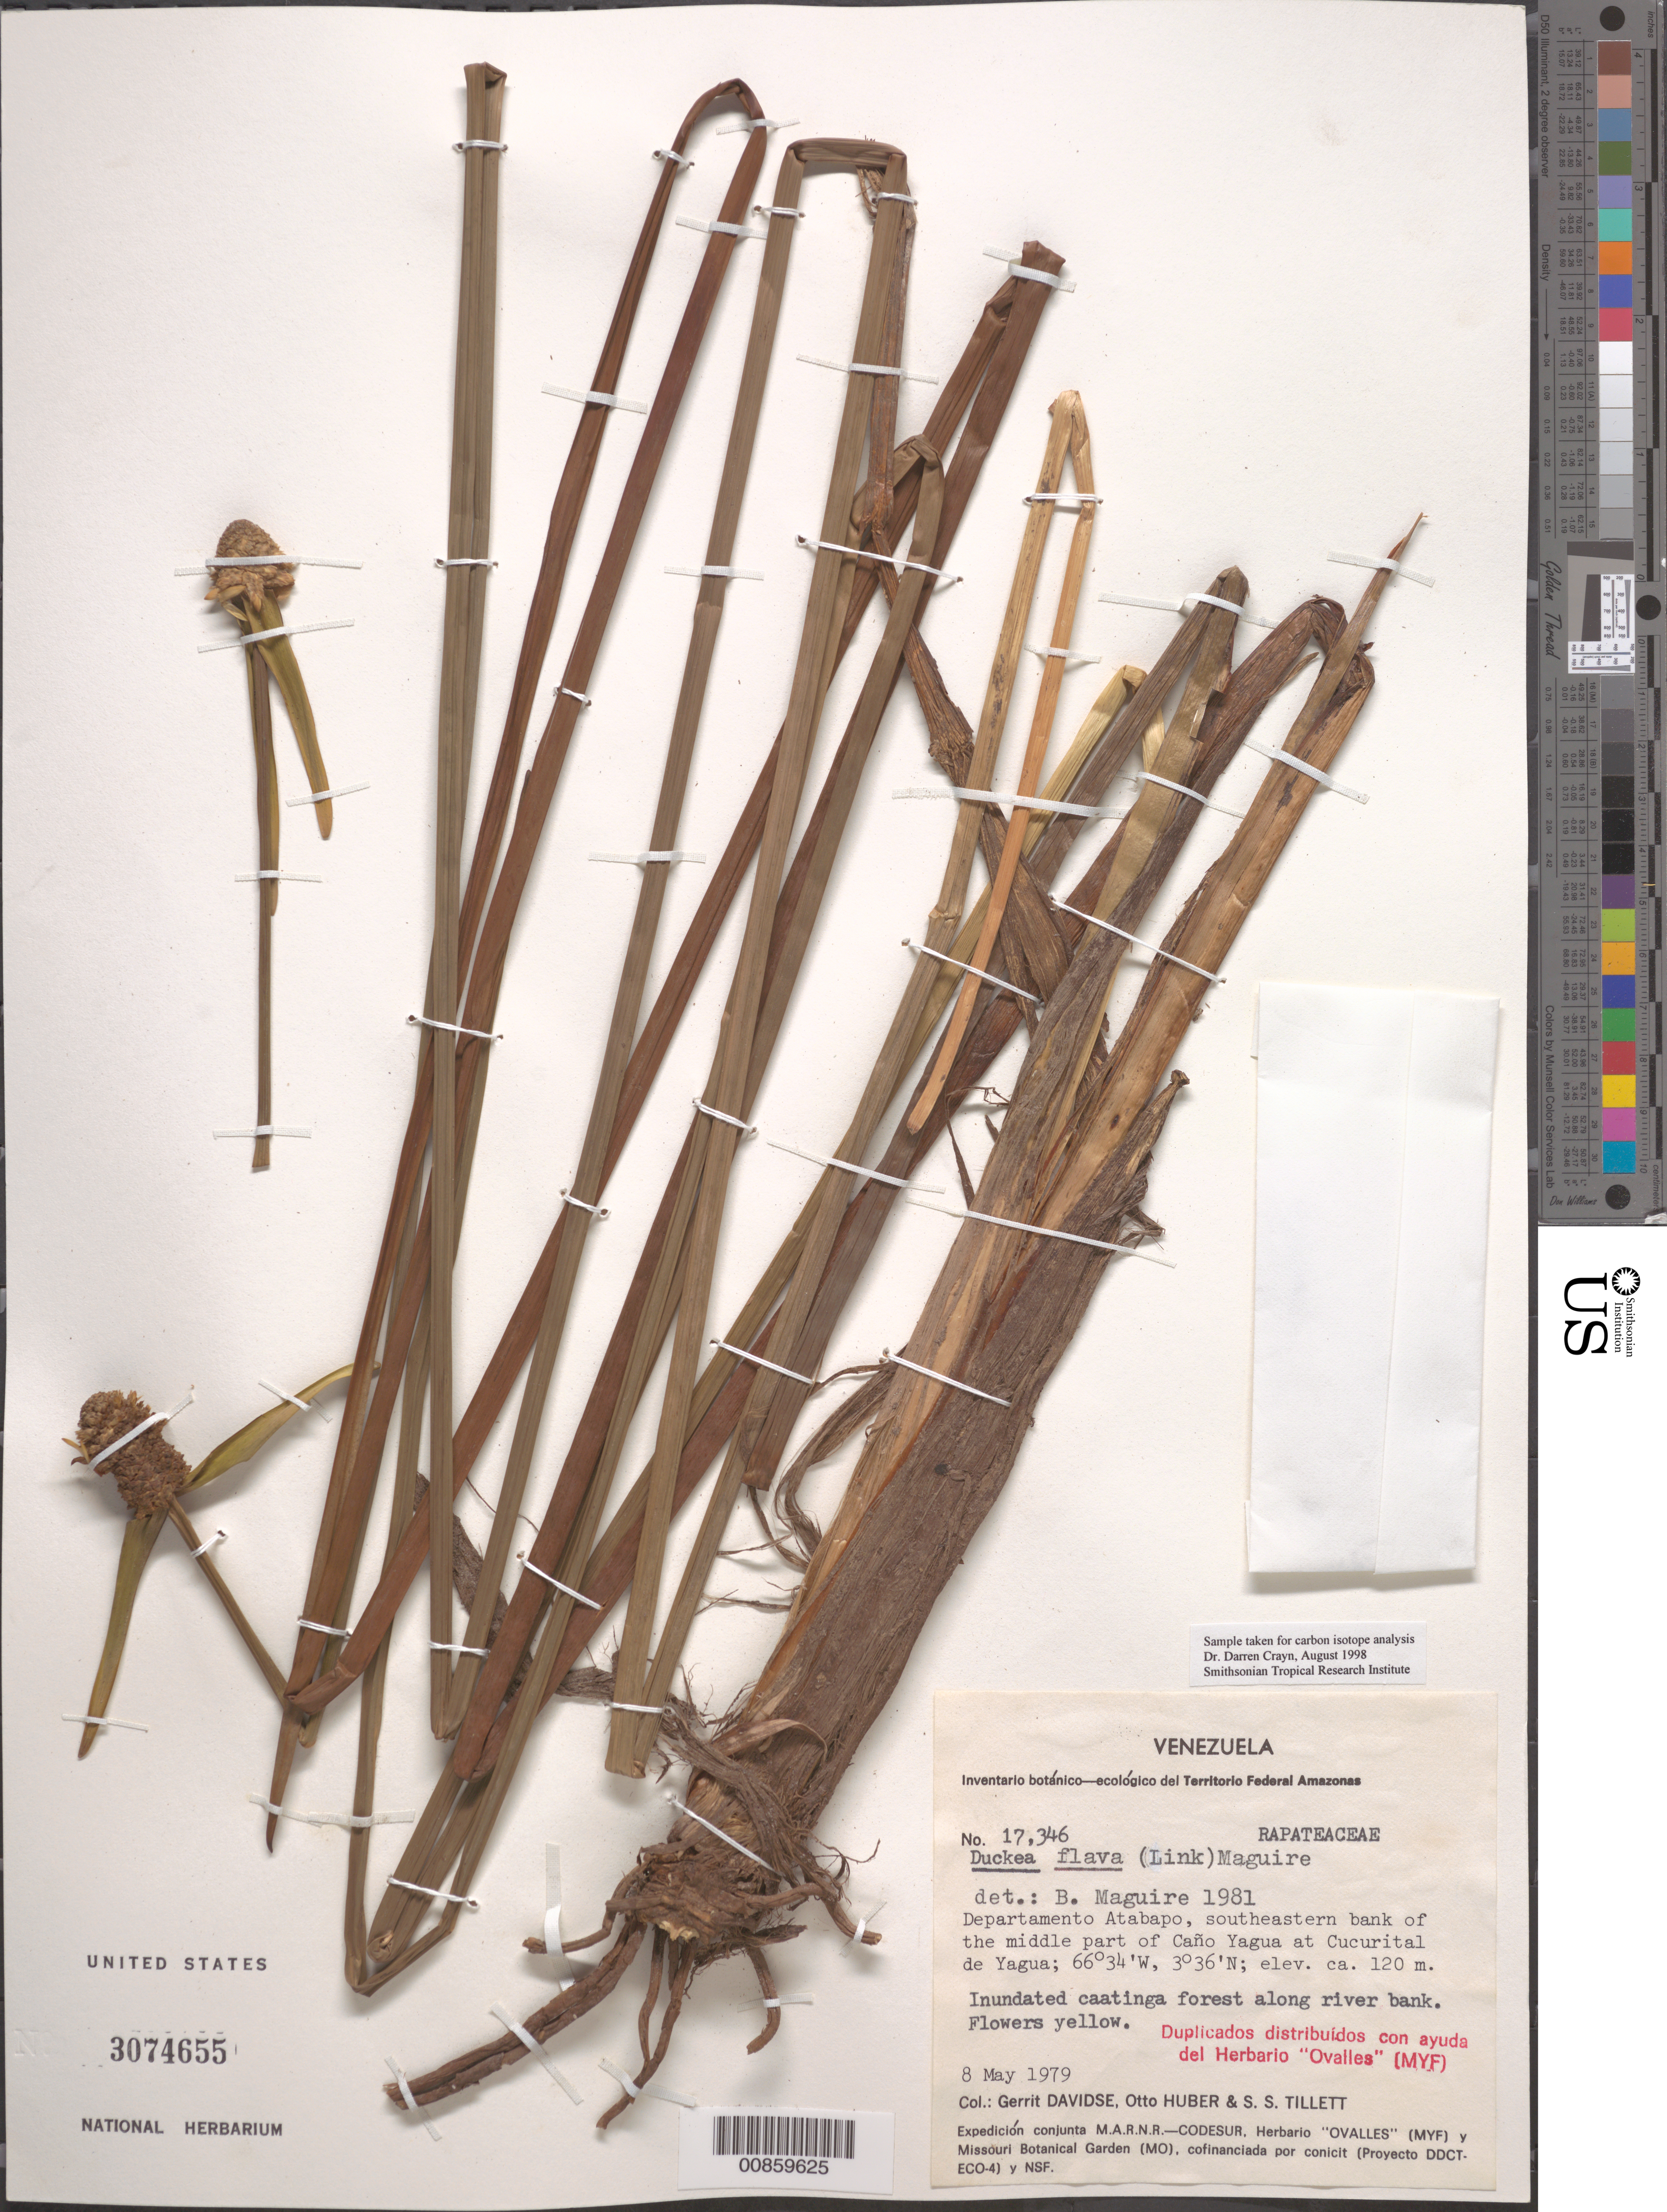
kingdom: Plantae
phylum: Tracheophyta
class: Liliopsida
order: Poales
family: Rapateaceae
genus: Duckea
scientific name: Duckea flava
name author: (Link) Maguire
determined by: Maguire, Bassett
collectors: G. Davidse, O. Huber & S. S. Tillett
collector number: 17346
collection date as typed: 8-May-79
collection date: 1979-05-08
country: Venezuela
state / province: Amazonas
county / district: Atabapo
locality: Cucurital de Yagua, SE bank of the middle part of Caño Yagua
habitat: Inundated caatinga forest along river bank.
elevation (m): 120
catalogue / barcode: US 3074655